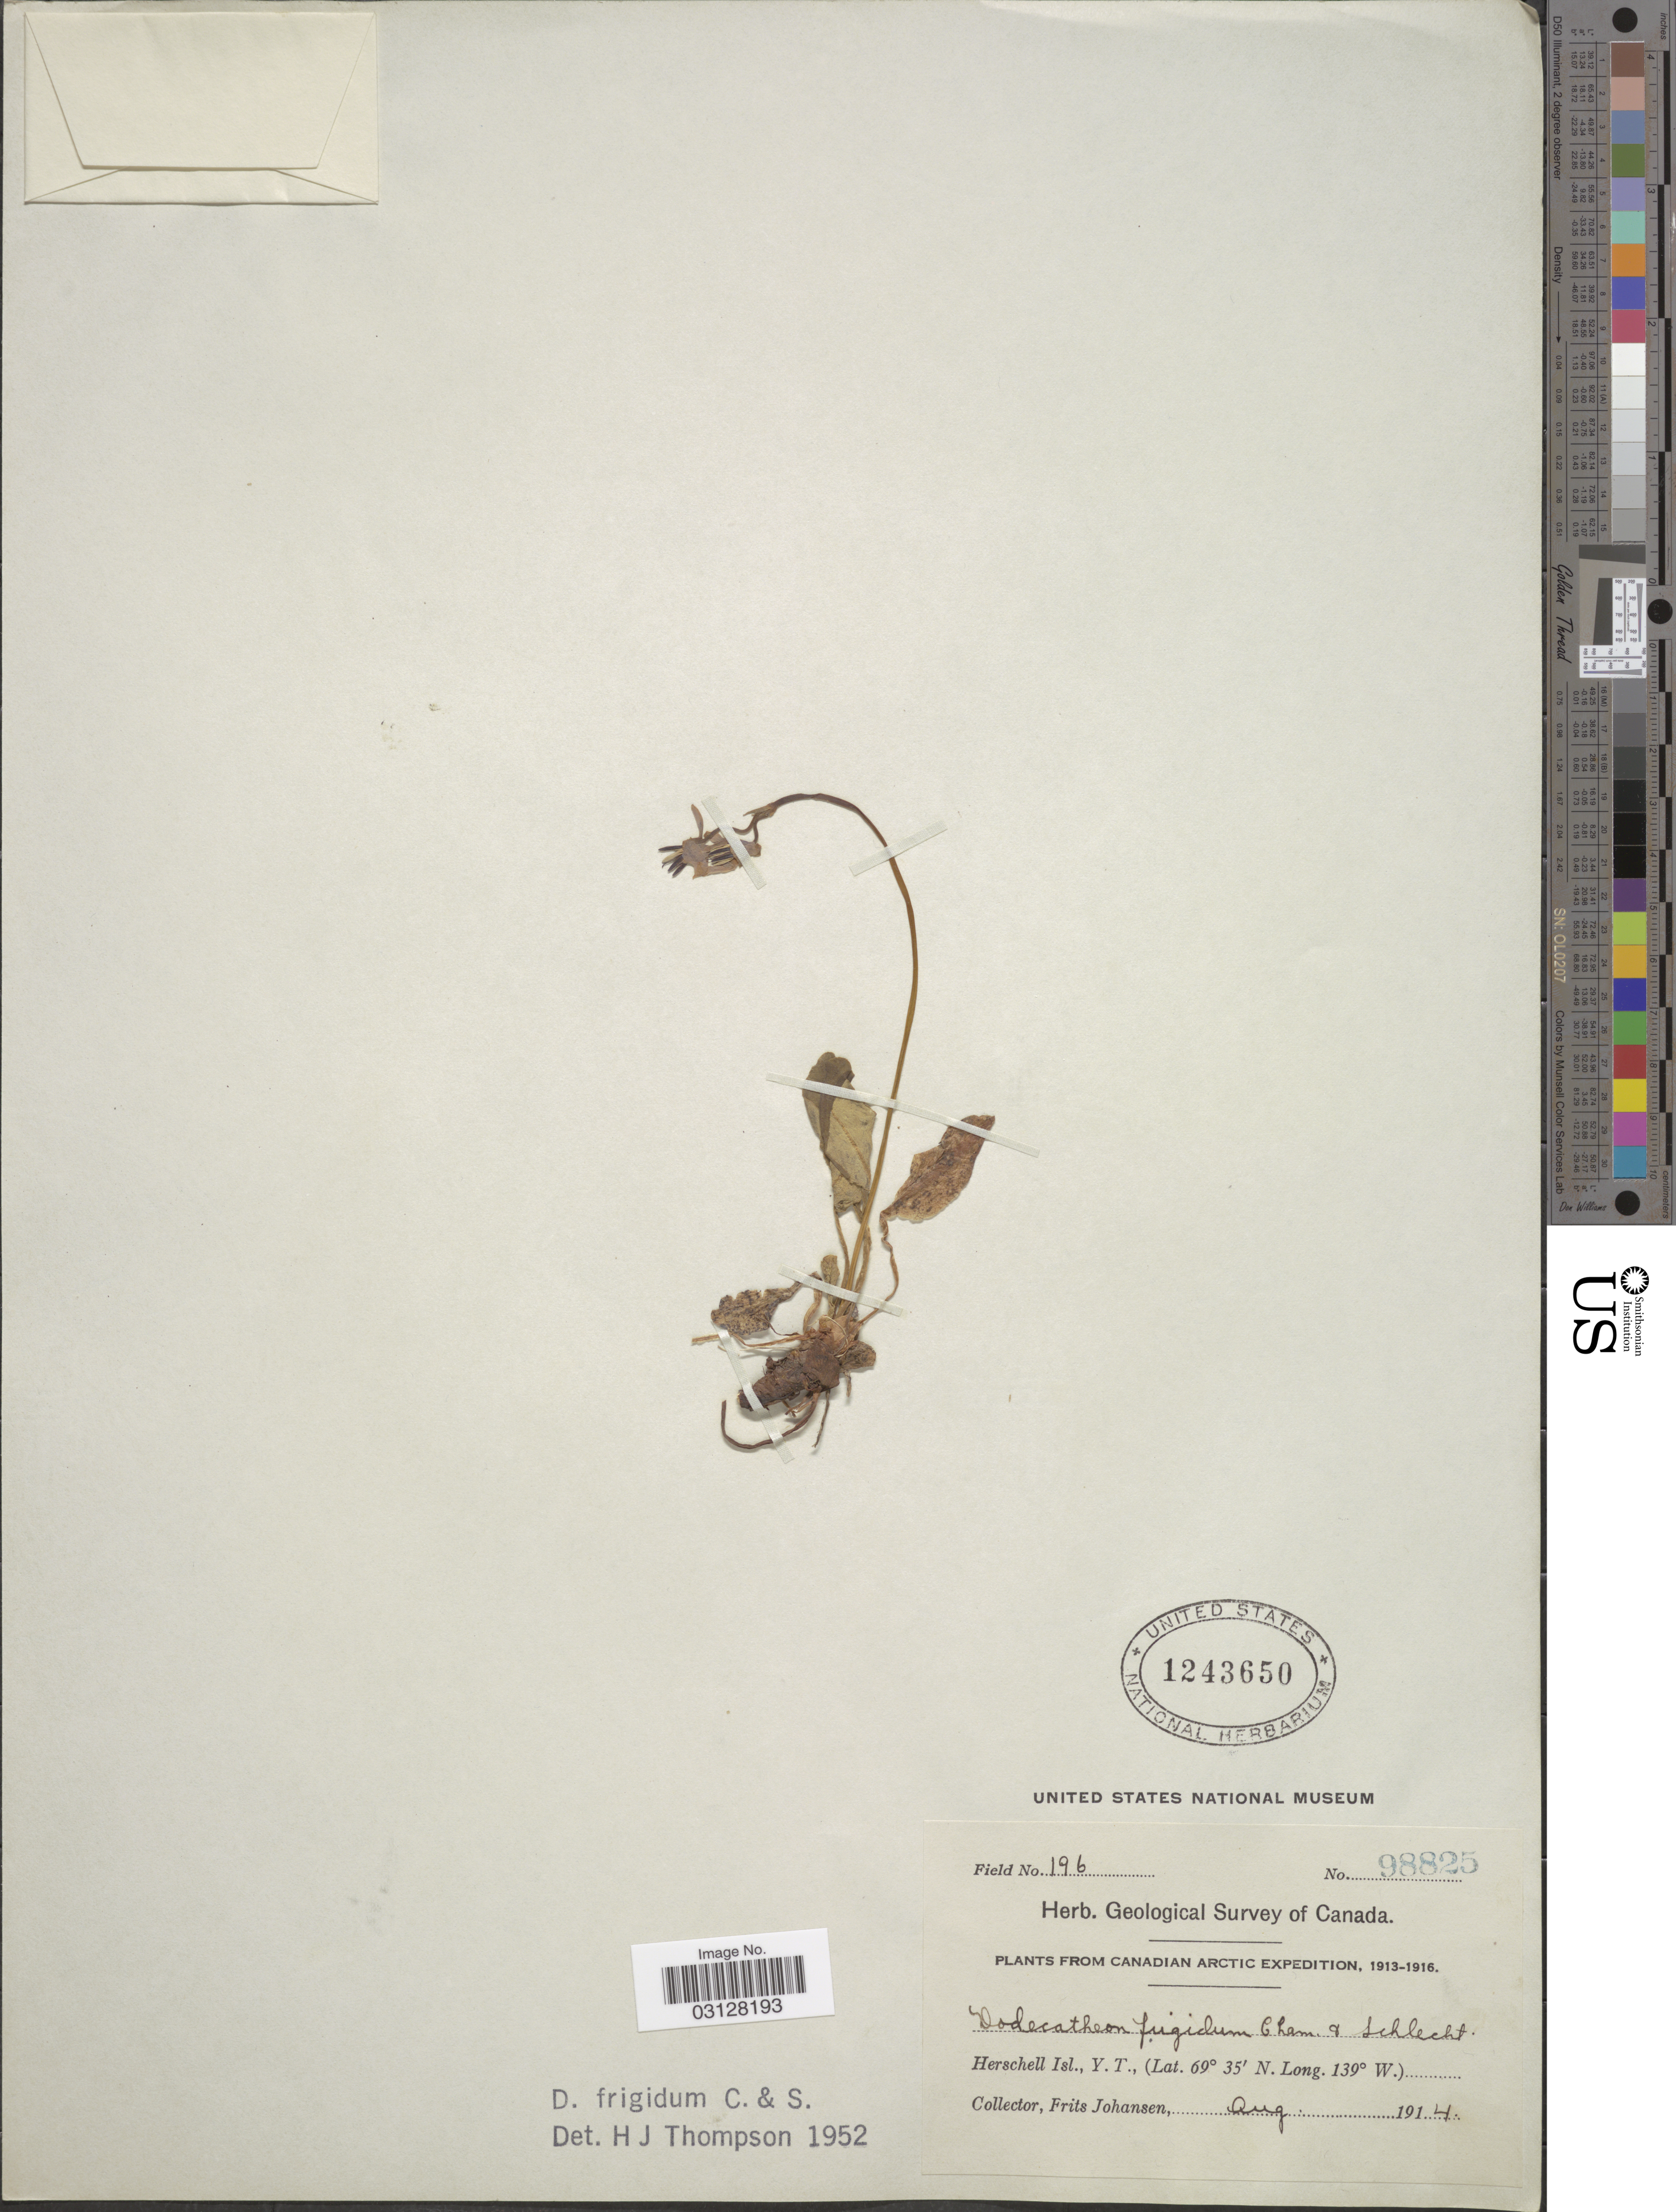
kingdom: Plantae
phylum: Tracheophyta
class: Magnoliopsida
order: Ericales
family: Primulaceae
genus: Dodecatheon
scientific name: Dodecatheon frigidum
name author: Cham. & Schltdl.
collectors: F. Johansen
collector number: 98825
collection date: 1914-08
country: Canada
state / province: Yukon Territory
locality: Canadian Arctic. Herschell Isl., Y.T.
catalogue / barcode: US 1243650